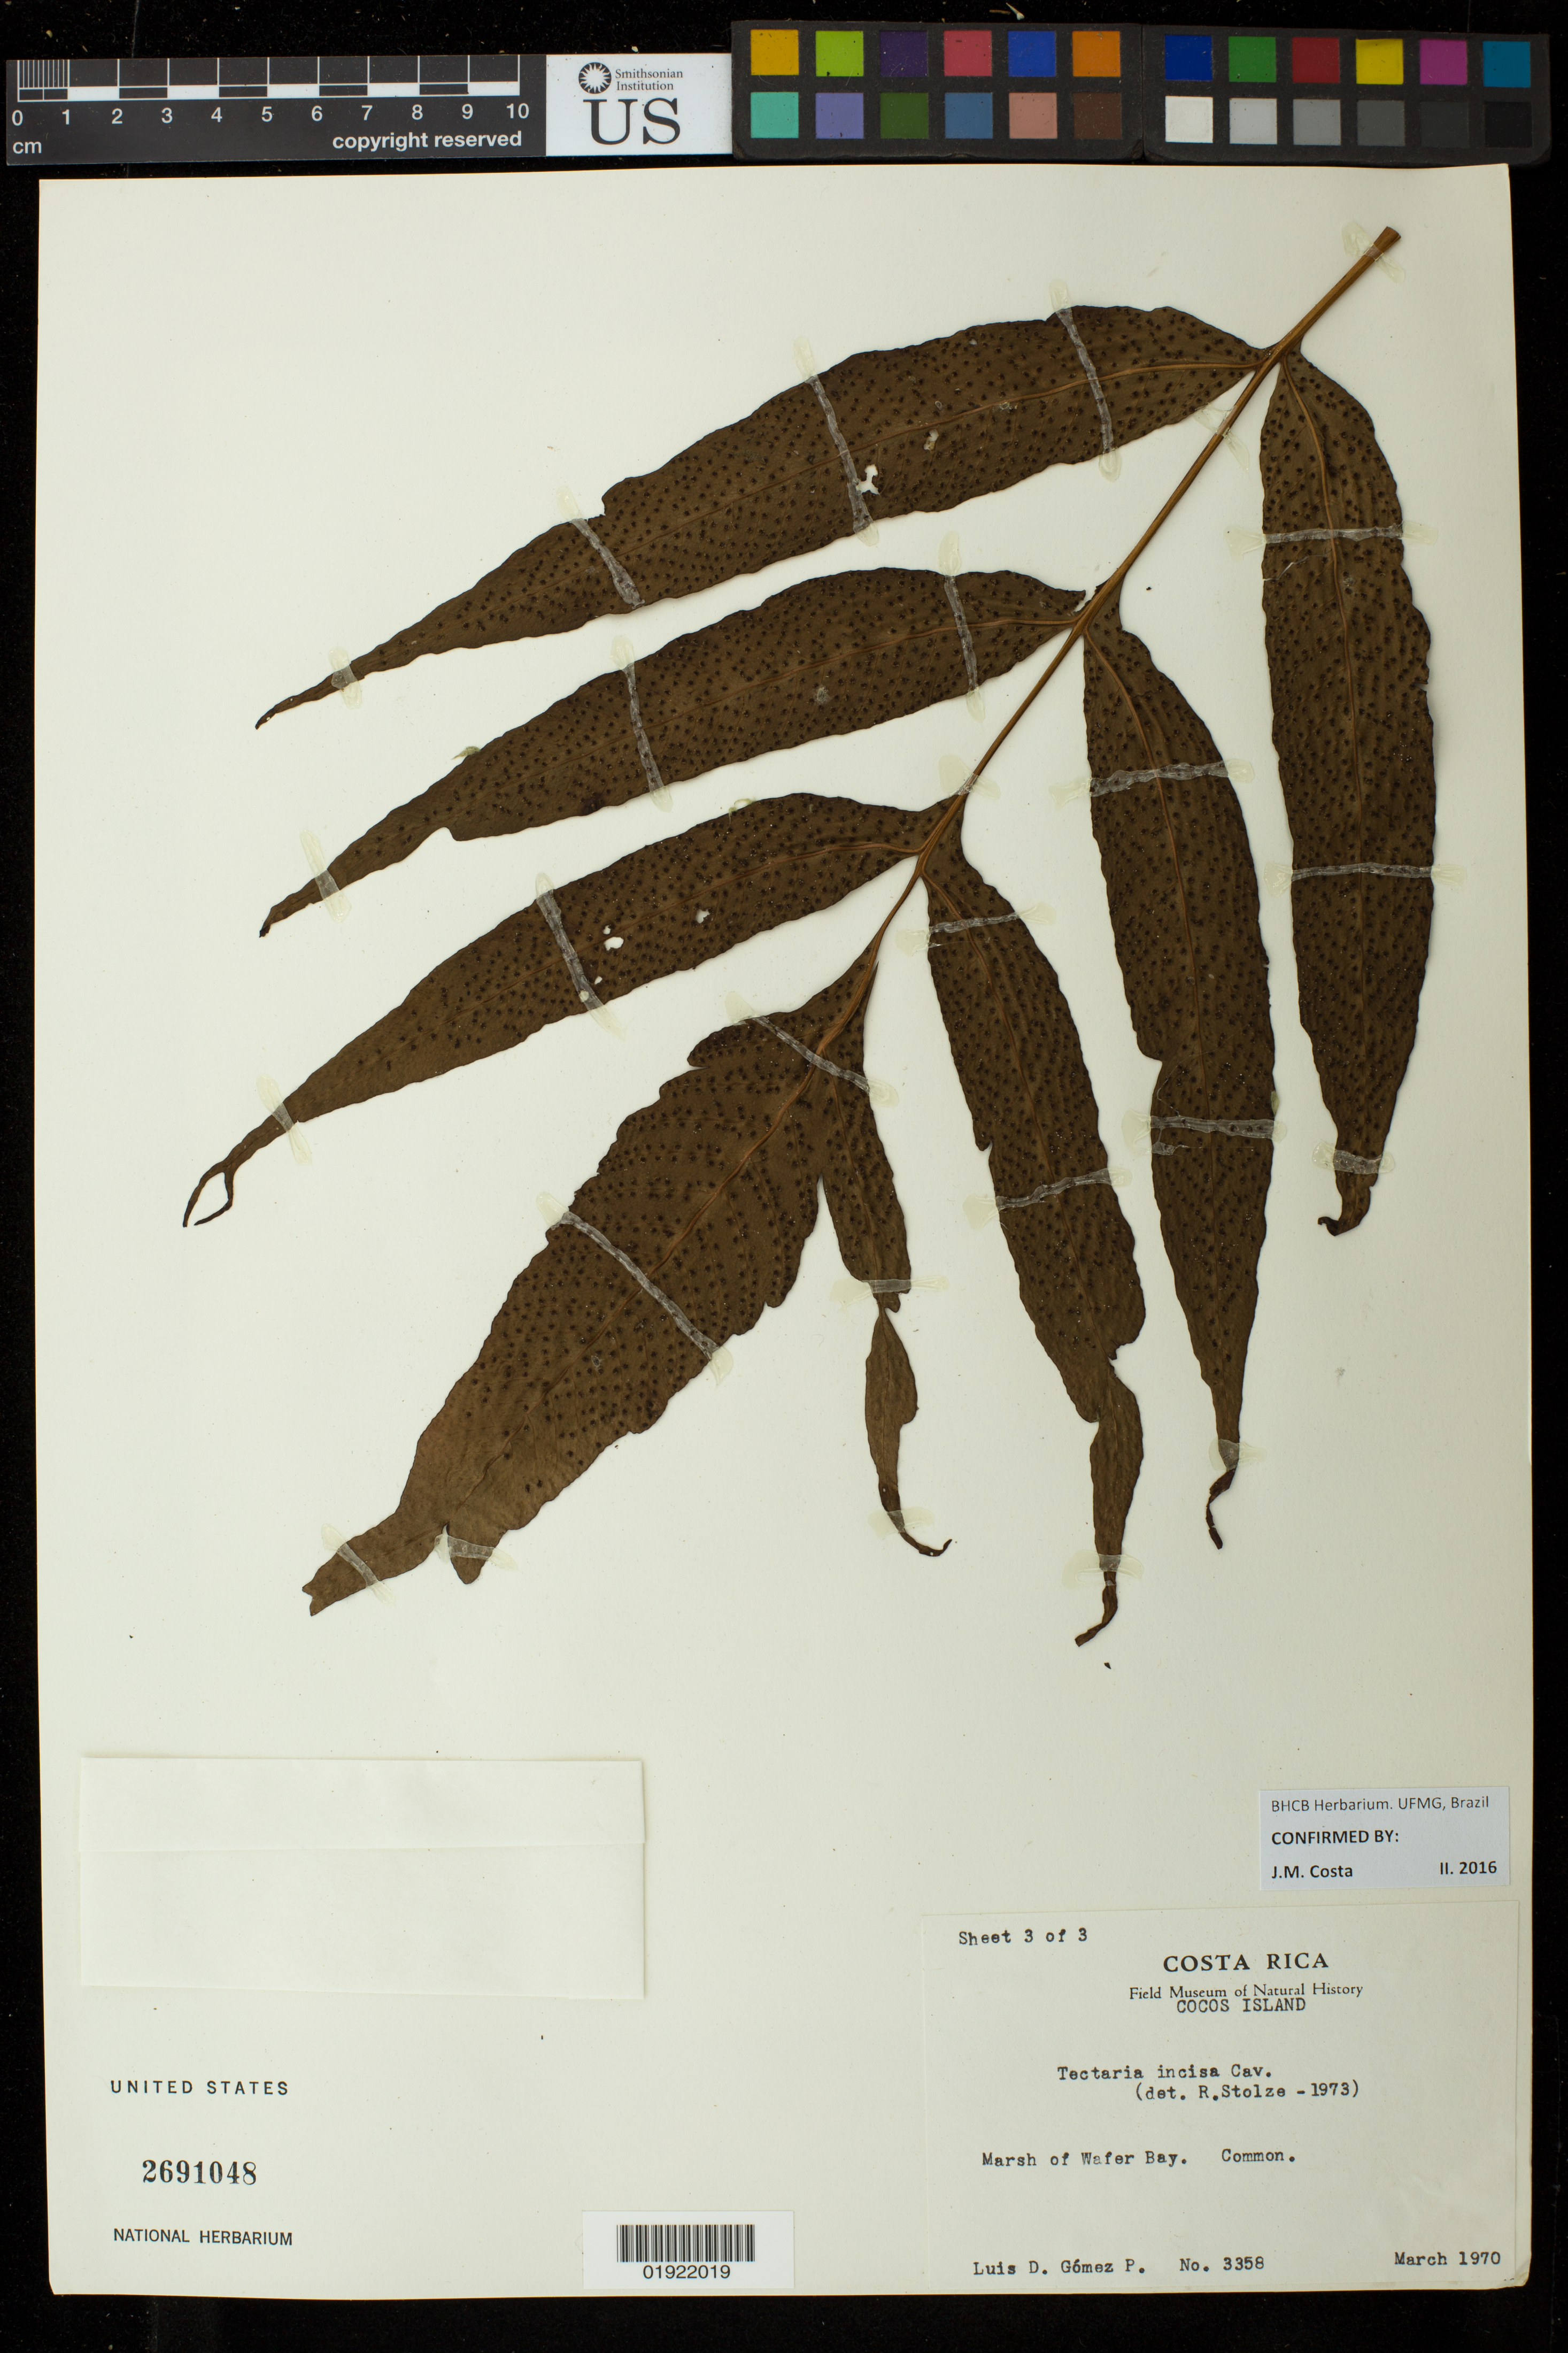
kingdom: Plantae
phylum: Tracheophyta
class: Polypodiopsida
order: Polypodiales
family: Tectariaceae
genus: Tectaria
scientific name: Tectaria incisa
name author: Cav.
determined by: Costa, J. M.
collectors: L. D. Gómez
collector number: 3358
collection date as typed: Marc h 1970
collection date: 1970-03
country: Costa Rica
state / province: Puntarenas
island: Cocos Island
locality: Cocos Island, Marsh of Wafer Bay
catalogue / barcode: US 2691048